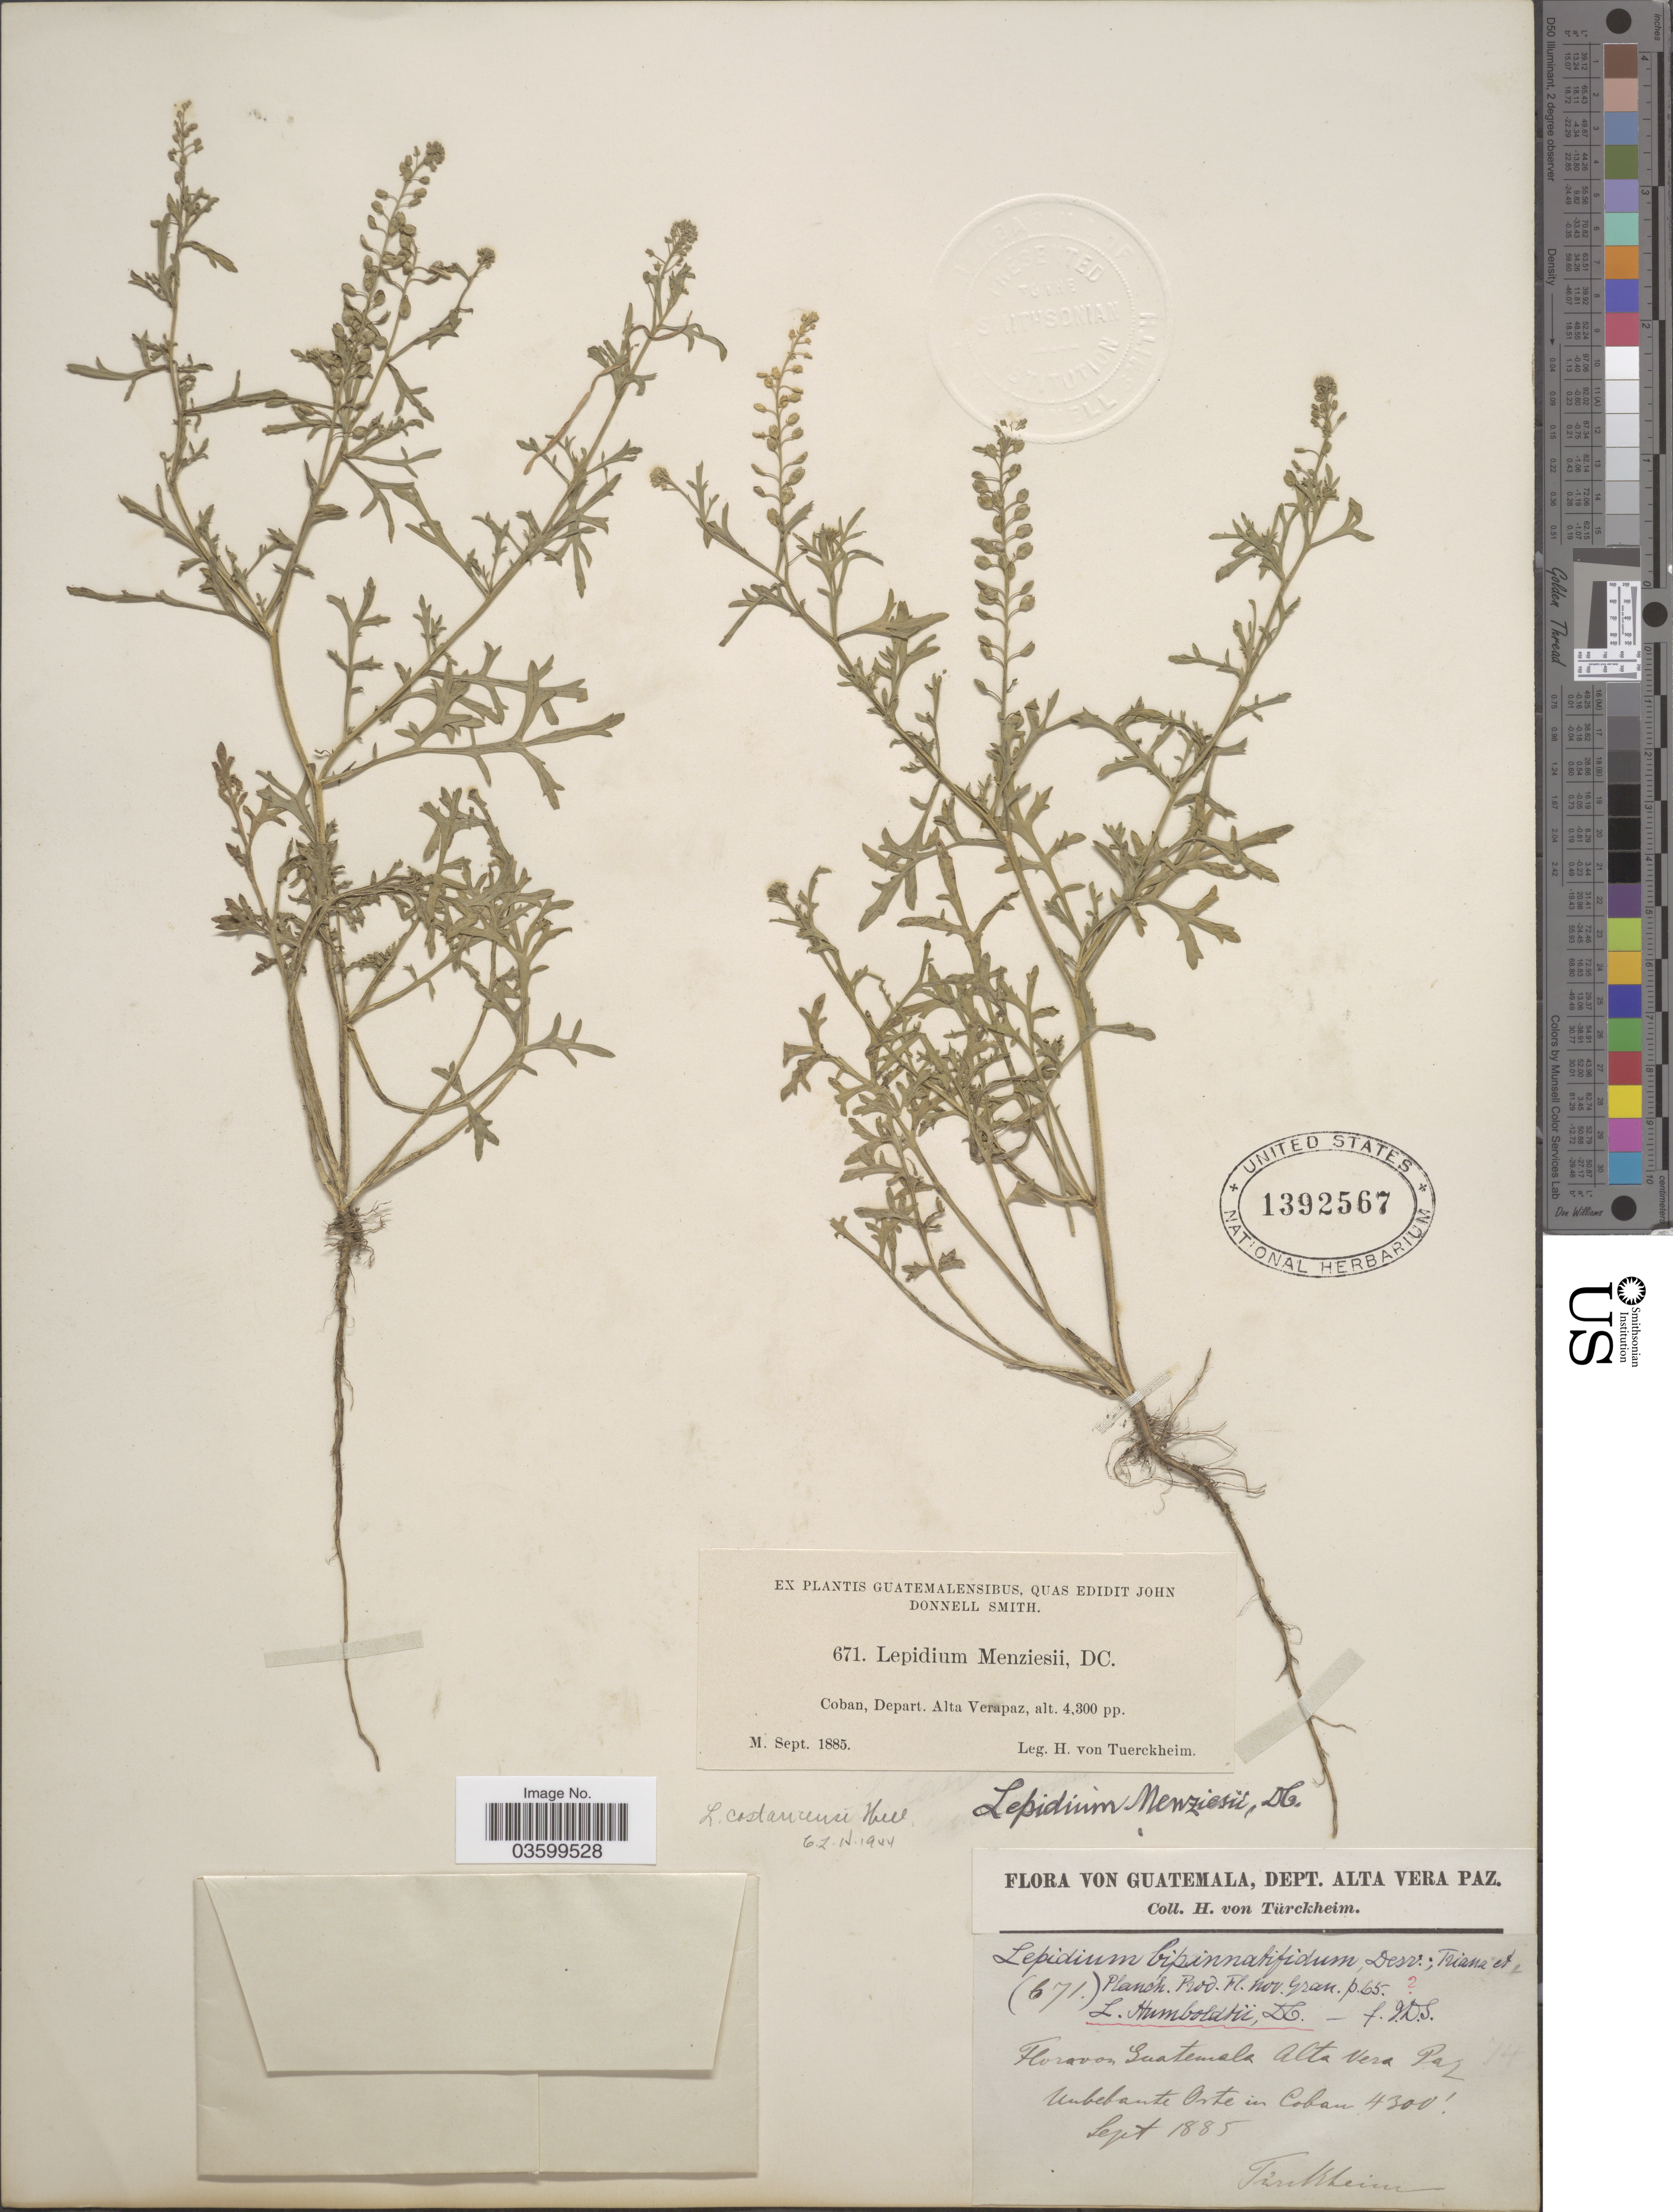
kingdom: Plantae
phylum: Tracheophyta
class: Magnoliopsida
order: Brassicales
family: Brassicaceae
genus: Lepidium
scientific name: Lepidium costaricense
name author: Thell.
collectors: H. von Türckheim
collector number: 671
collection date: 1885-09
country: Guatemala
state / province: Alta Verapaz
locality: Coban, Depart. Alta Verapaz.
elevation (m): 1311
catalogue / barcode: US 1392567